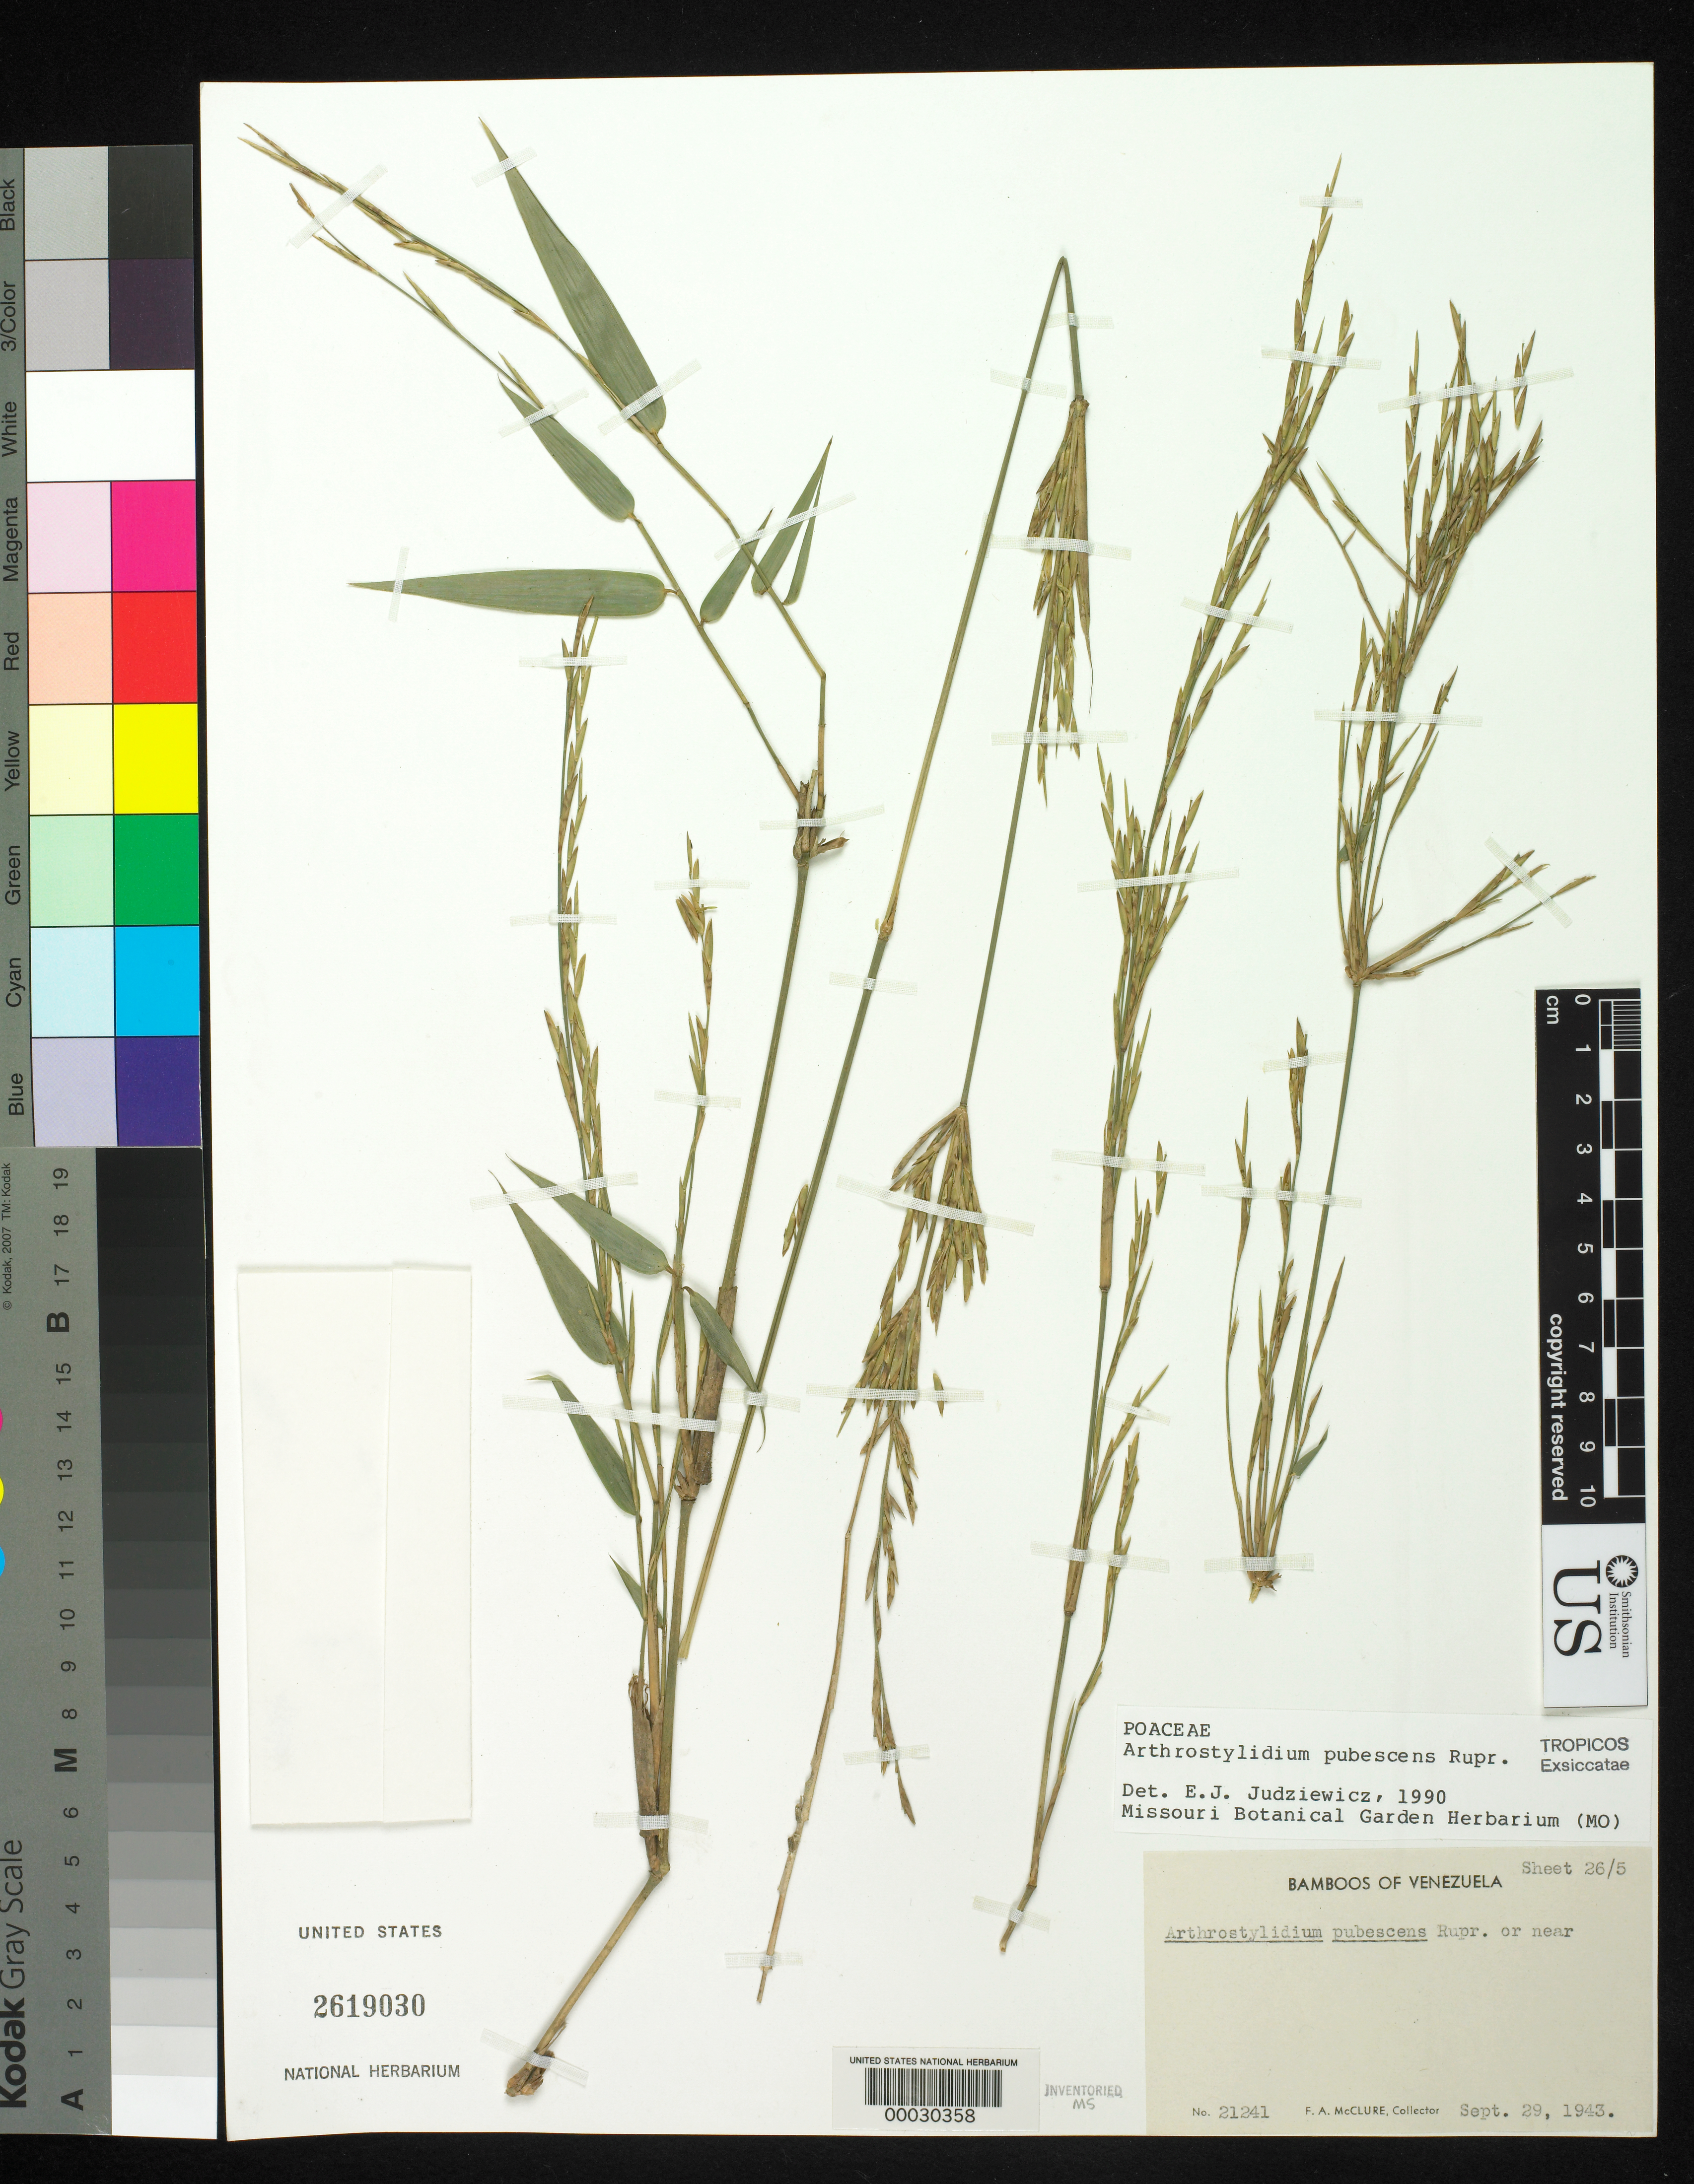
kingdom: Plantae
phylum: Tracheophyta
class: Liliopsida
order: Poales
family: Poaceae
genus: Arthrostylidium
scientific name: Arthrostylidium pubescens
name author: Rupr.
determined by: Judziewicz, E. J.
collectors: F. A. McClure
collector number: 21241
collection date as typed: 29 Sep 1943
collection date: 1943-09-29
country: Venezuela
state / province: Distrito Federal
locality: El junquito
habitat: Edge of sparse forest in steep ravine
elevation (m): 1200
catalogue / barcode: US 2619030